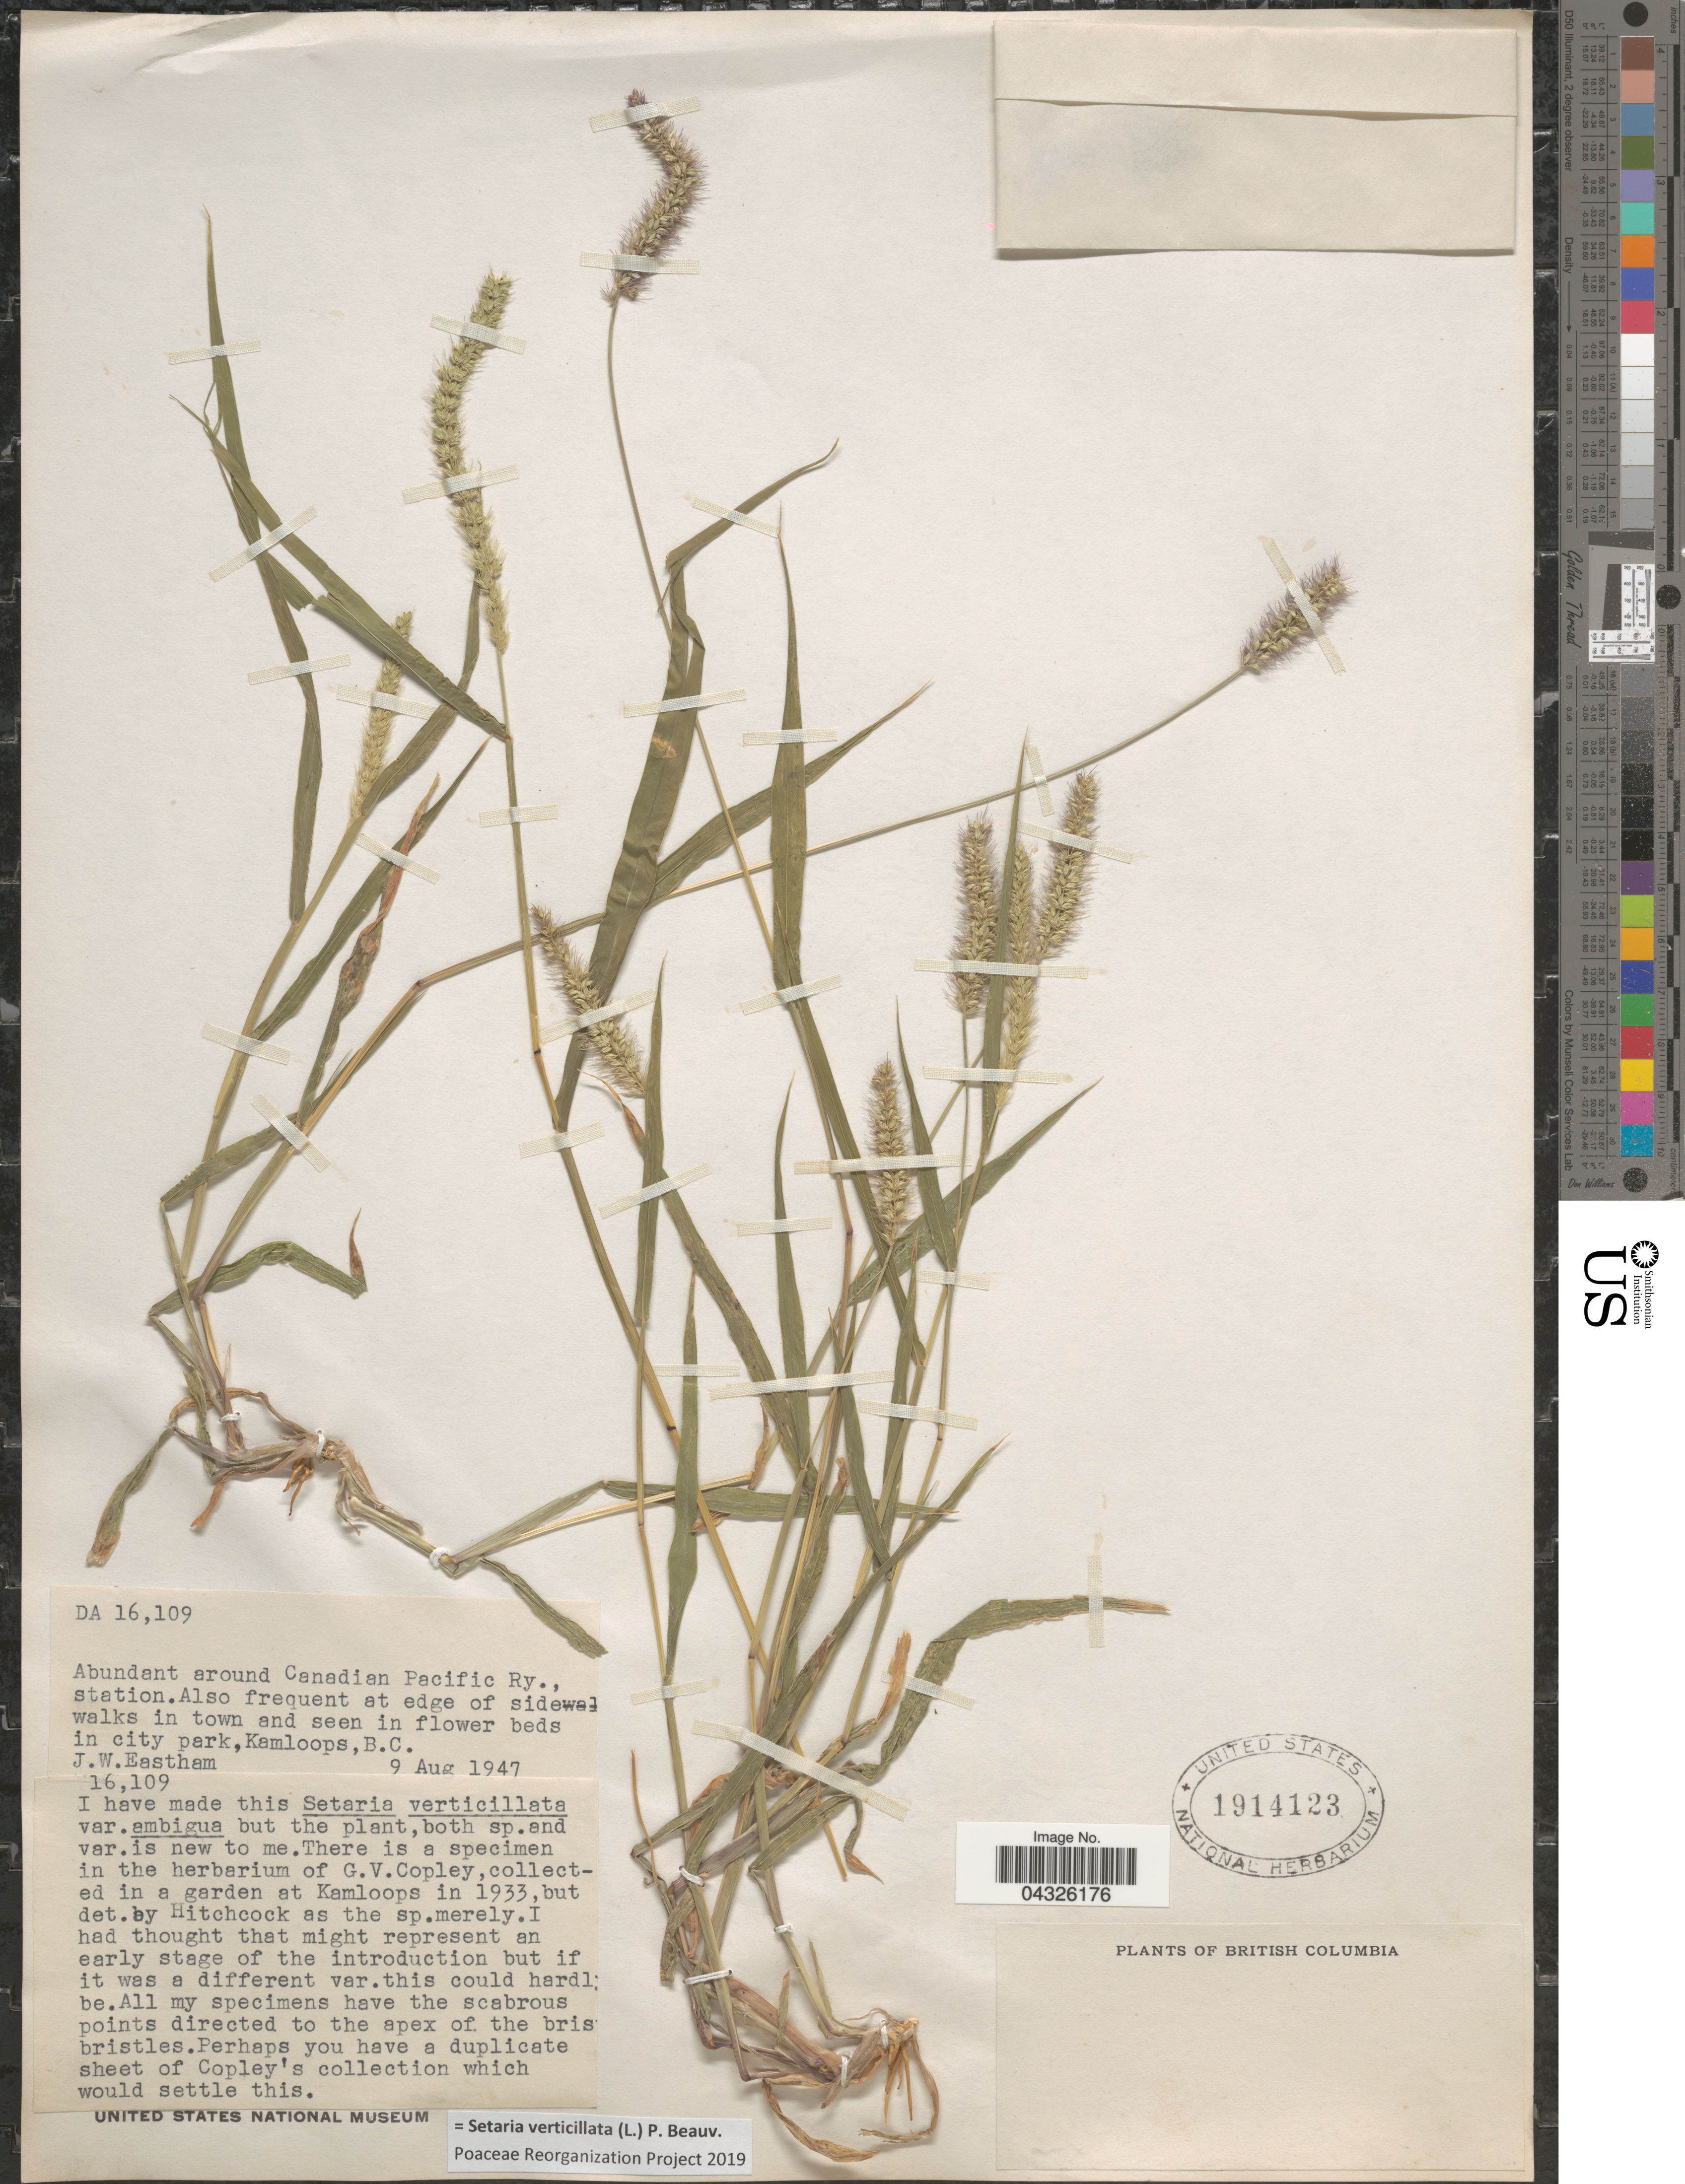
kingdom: Plantae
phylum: Tracheophyta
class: Liliopsida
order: Poales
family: Poaceae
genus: Setaria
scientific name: Setaria verticillata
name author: (L.) P. Beauv.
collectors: J. Eastham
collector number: DA16109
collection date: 1947-08-09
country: Canada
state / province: British Columbia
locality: Abundant around Canadian Pacific Ry., station. Kamloops.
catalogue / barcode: US 1914123